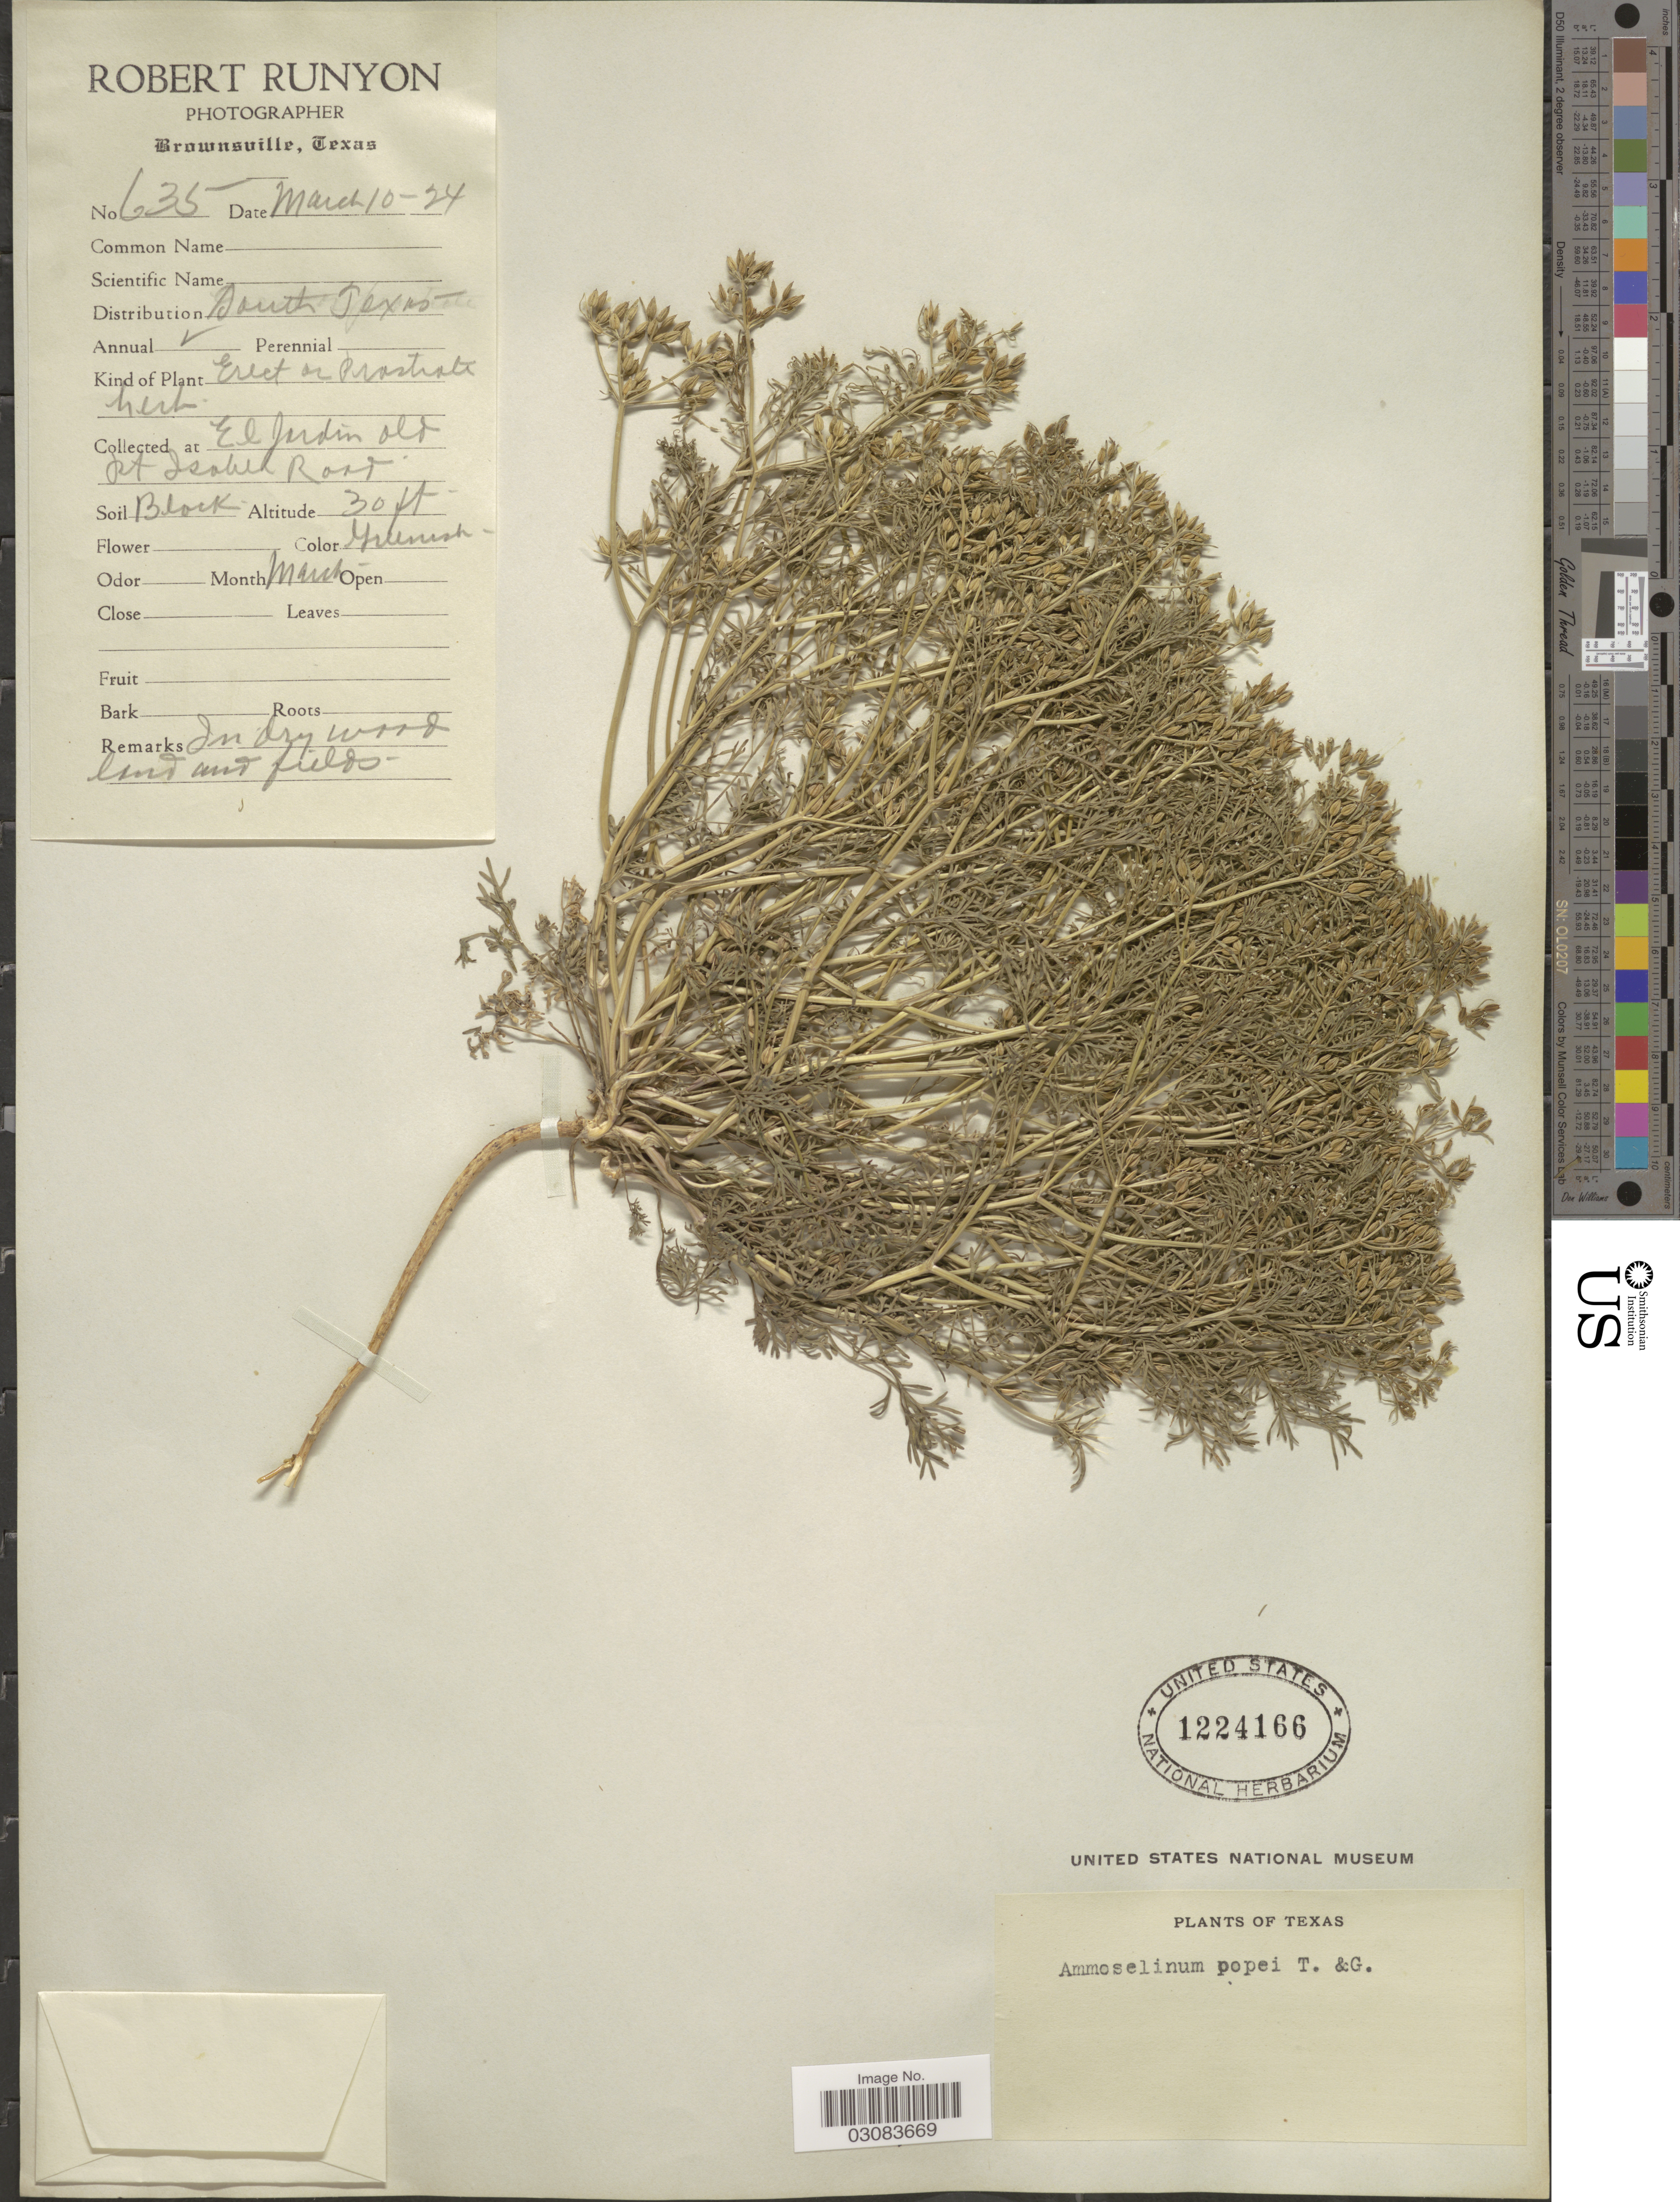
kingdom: Plantae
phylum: Tracheophyta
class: Magnoliopsida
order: Apiales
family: Apiaceae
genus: Ammoselinum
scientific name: Ammoselinum popei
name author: Torr. & A. Gray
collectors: R. Runyon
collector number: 635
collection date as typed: Transcribed d/m/y: 10/3/24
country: United States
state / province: Texas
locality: El Jardin old Pt Isabel Road.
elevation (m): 9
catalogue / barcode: US 1224166